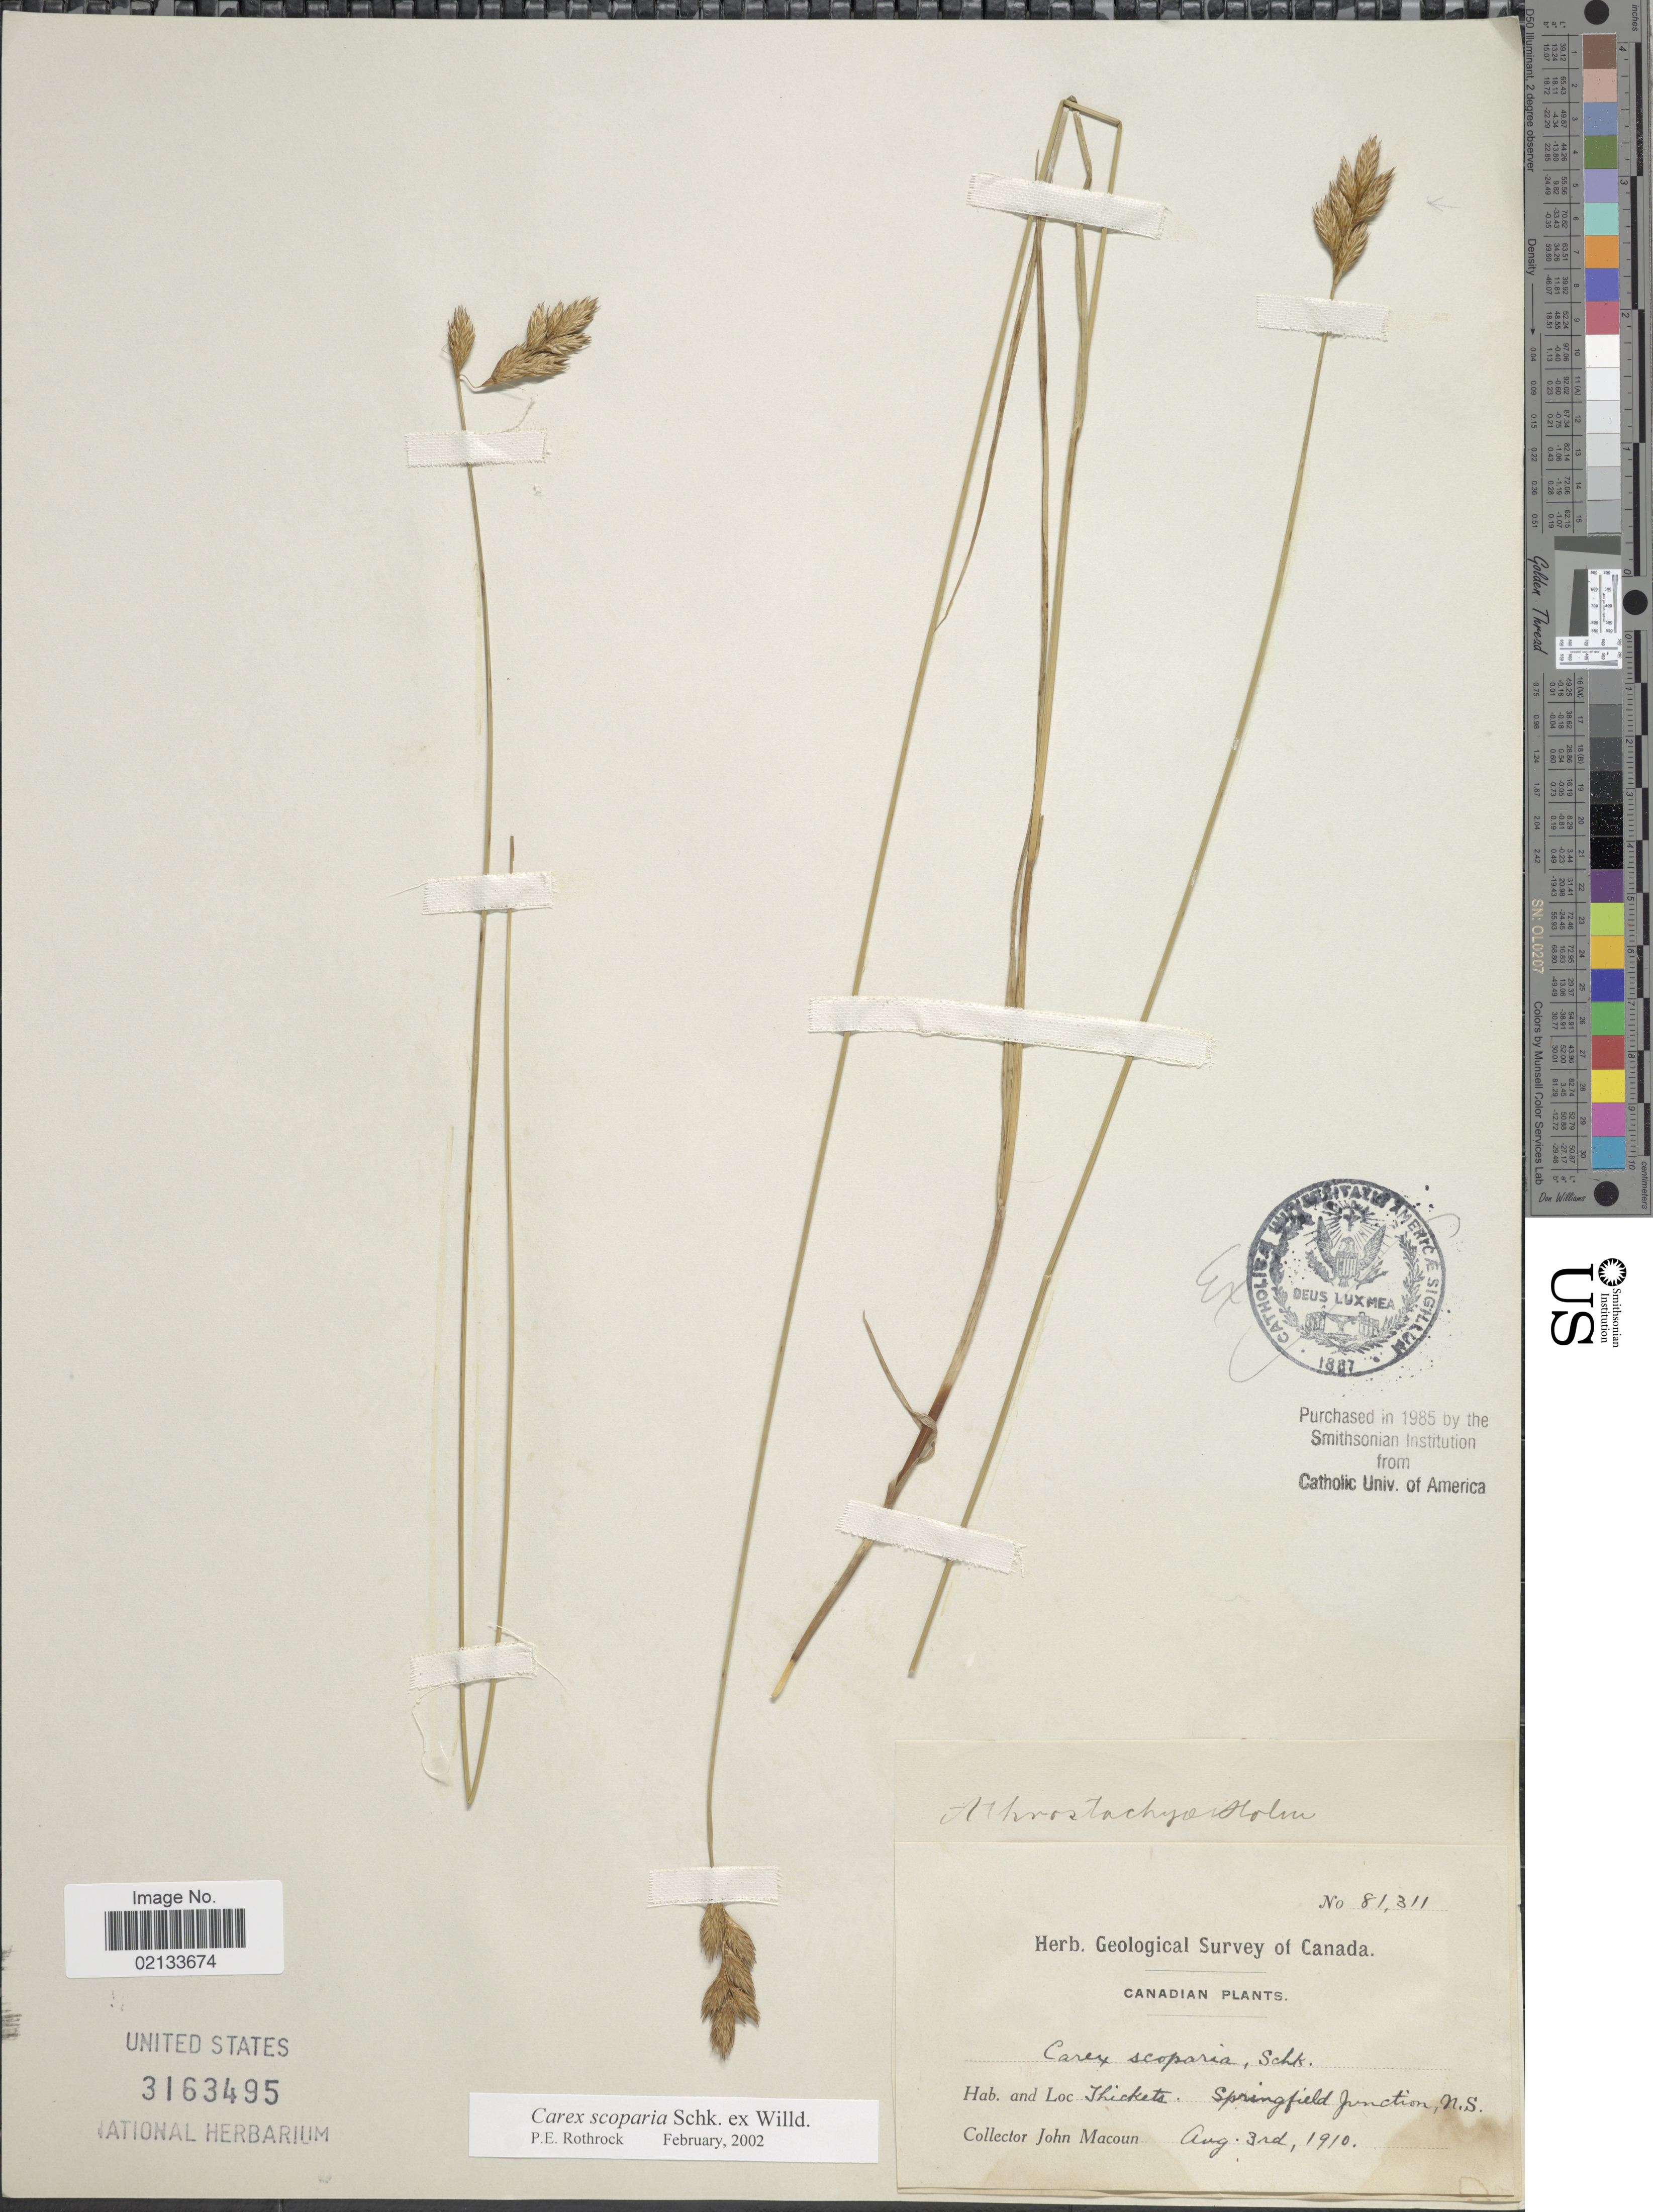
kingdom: Plantae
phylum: Tracheophyta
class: Liliopsida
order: Poales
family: Cyperaceae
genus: Carex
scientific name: Carex scoparia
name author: Schkuhr ex Willd.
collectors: J. Macoun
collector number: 81311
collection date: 1910-08-03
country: Canada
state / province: Nova Scotia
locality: Thickets, Springfield Junction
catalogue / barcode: US 3163495